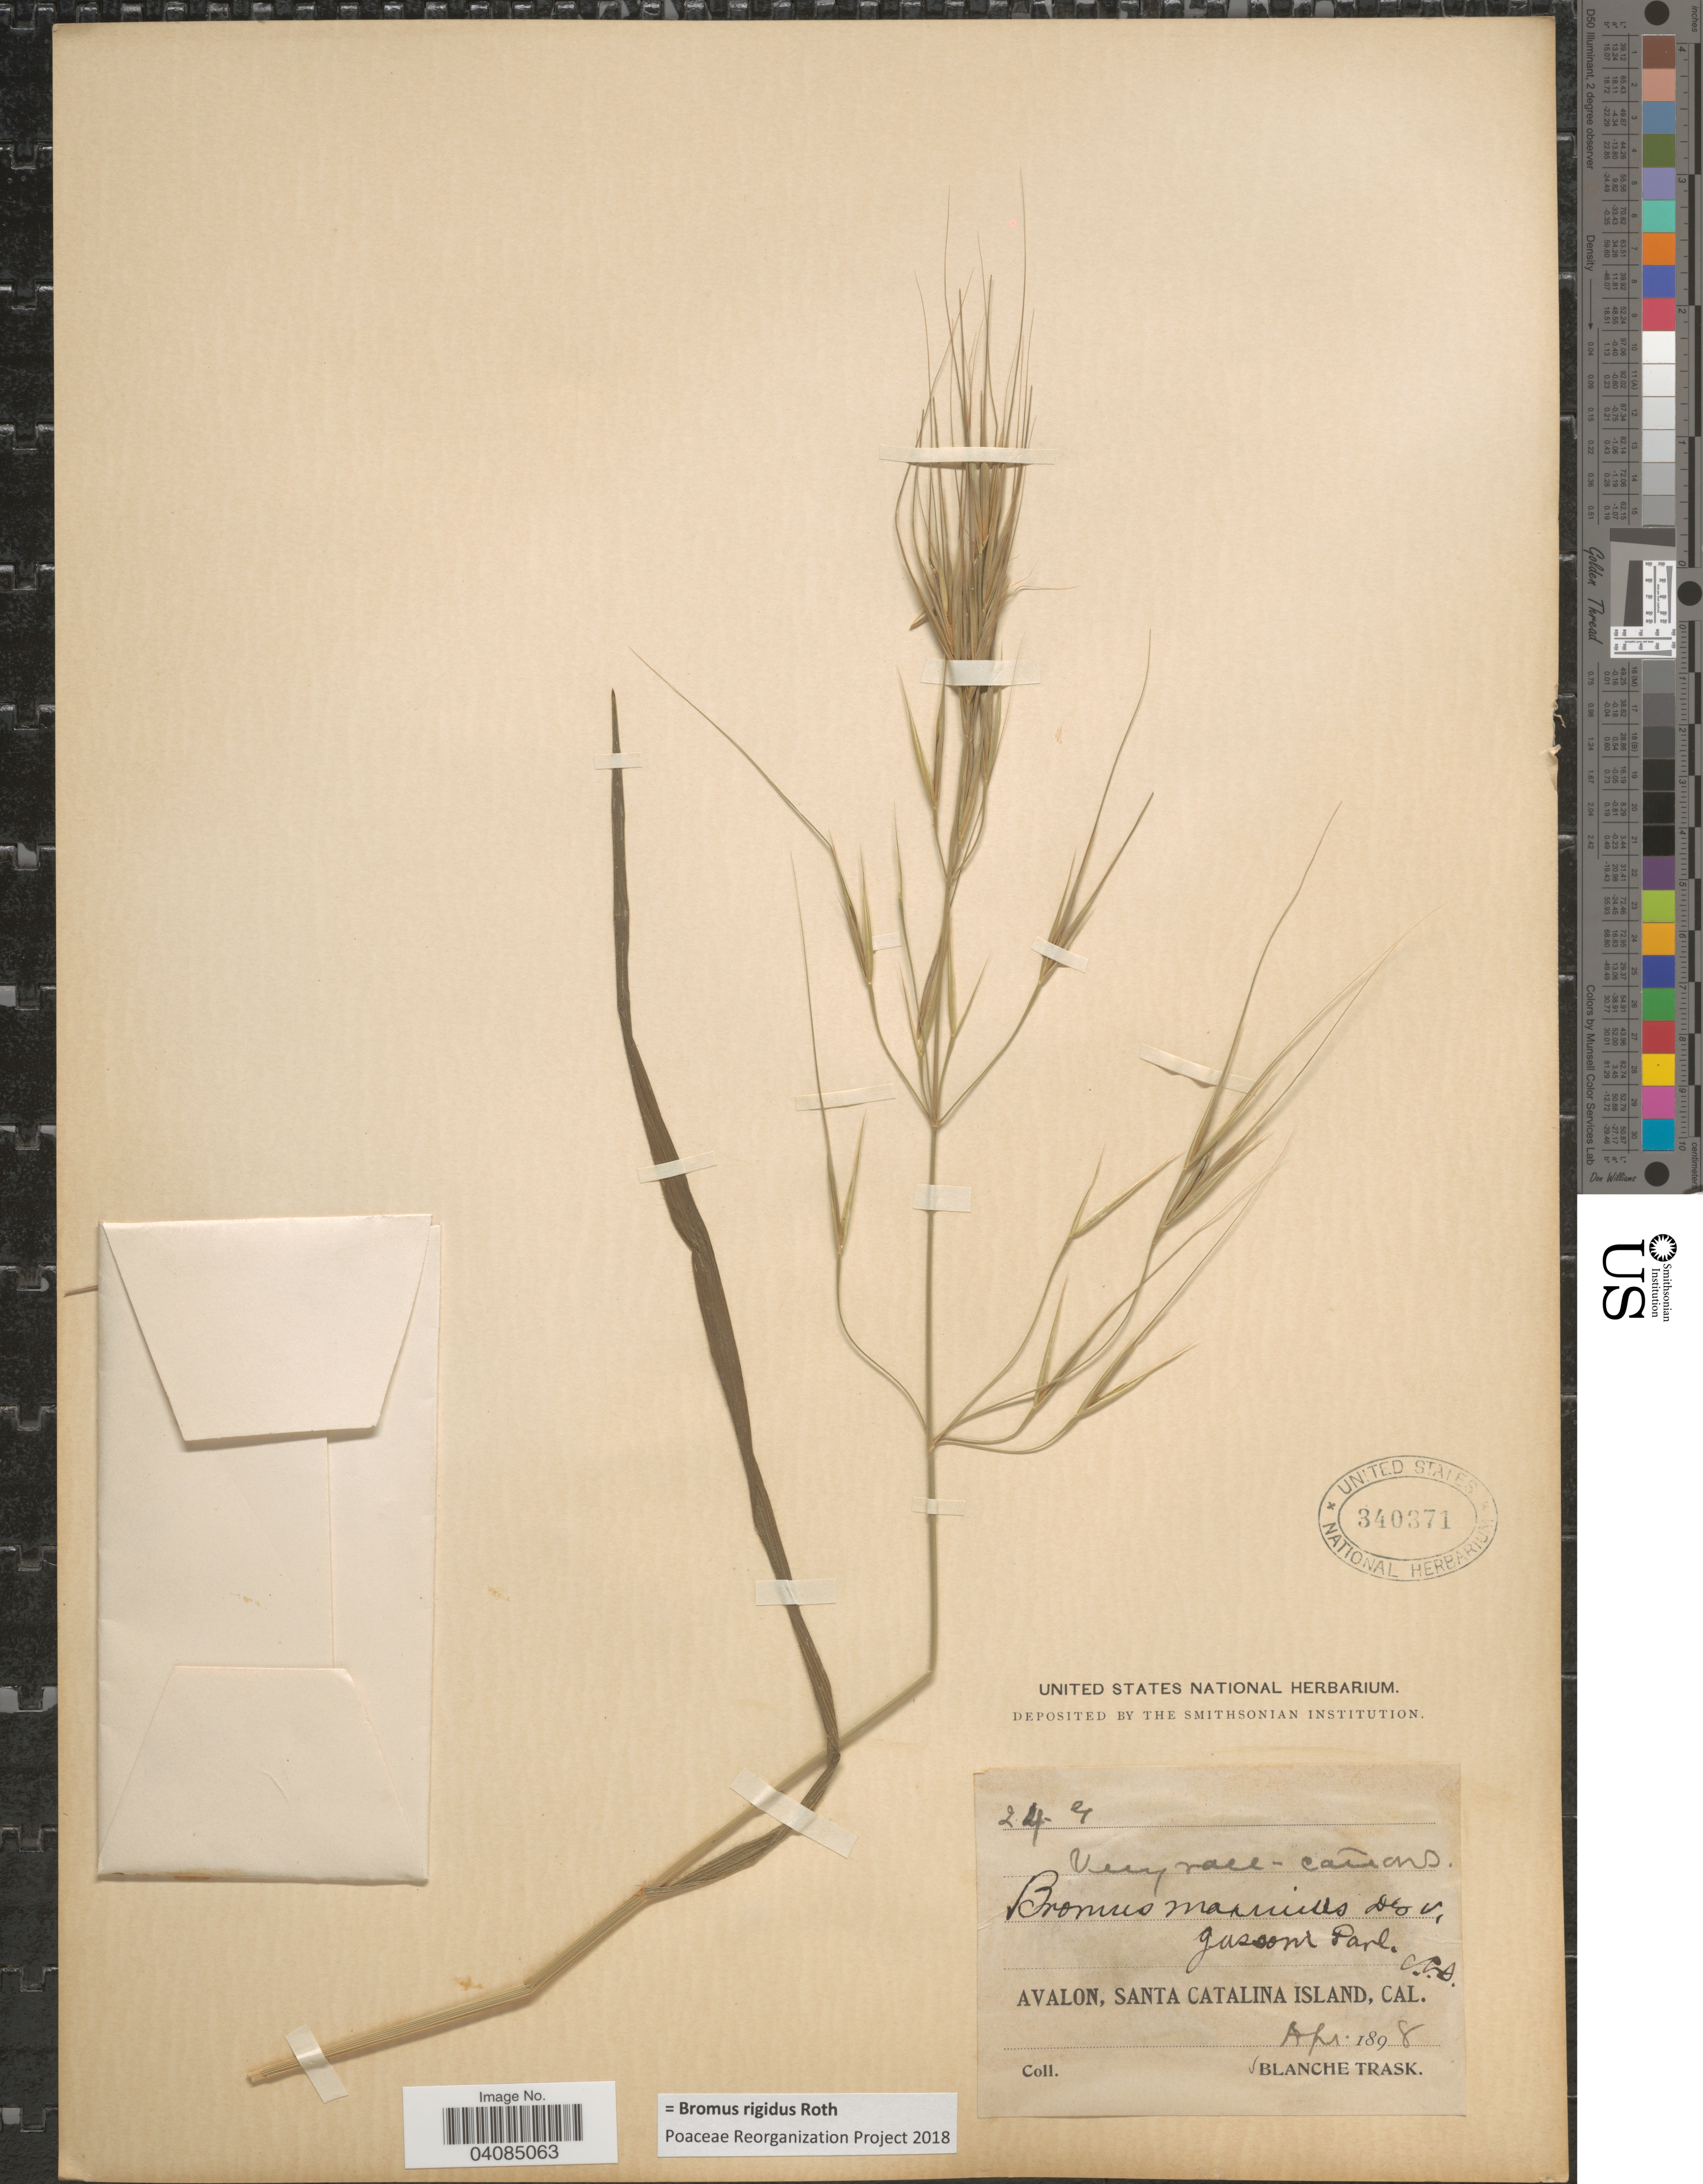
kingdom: Plantae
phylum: Tracheophyta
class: Liliopsida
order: Poales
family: Poaceae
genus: Bromus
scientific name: Bromus rigidus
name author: Roth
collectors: B. Trask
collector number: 24G*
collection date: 1898-04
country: United States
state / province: California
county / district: Los Angeles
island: Santa Catalina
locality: Very rare - cañons. Avalon, Santa Catalina Island.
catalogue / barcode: US 340371